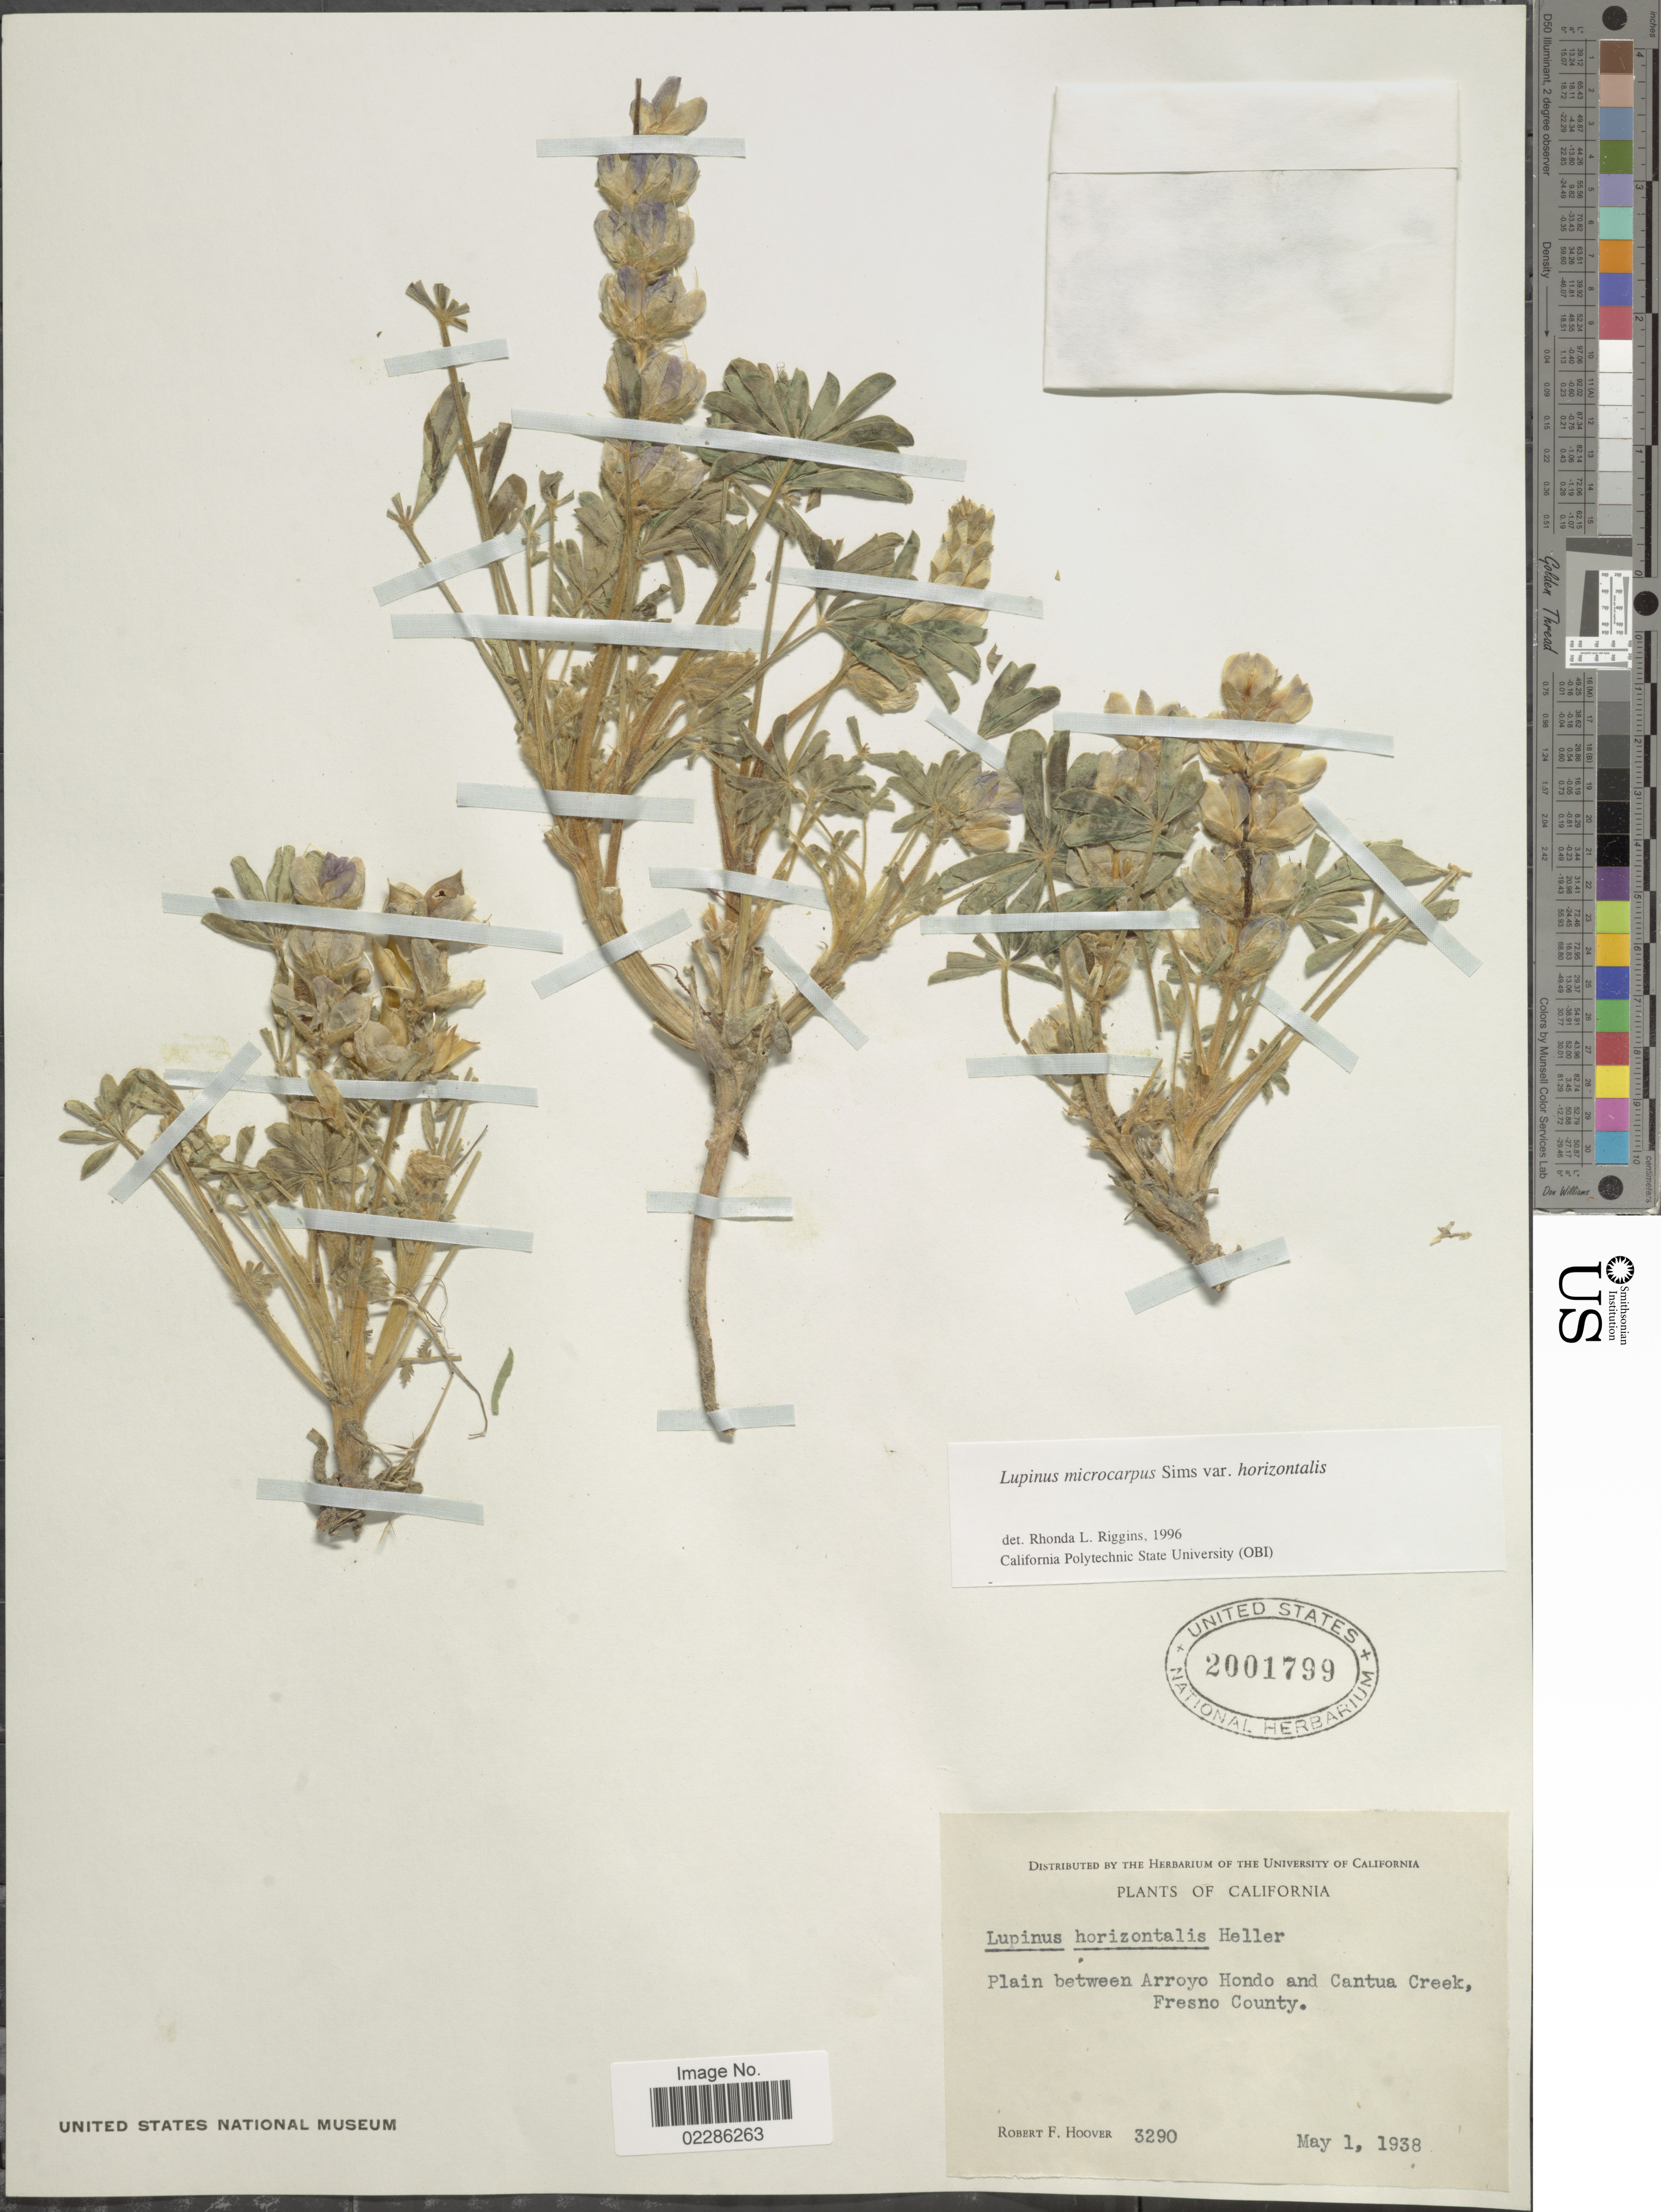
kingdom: Plantae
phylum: Tracheophyta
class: Magnoliopsida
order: Fabales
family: Fabaceae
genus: Lupinus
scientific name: Lupinus microcarpus var. horizontalis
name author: (A. Heller) Jeps.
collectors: R. F. Hoover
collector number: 3290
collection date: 1938-05-01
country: United States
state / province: California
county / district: Fresno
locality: Plain between Arroyo Hondo and Cantua Creek, Fresno County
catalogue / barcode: US 2001799